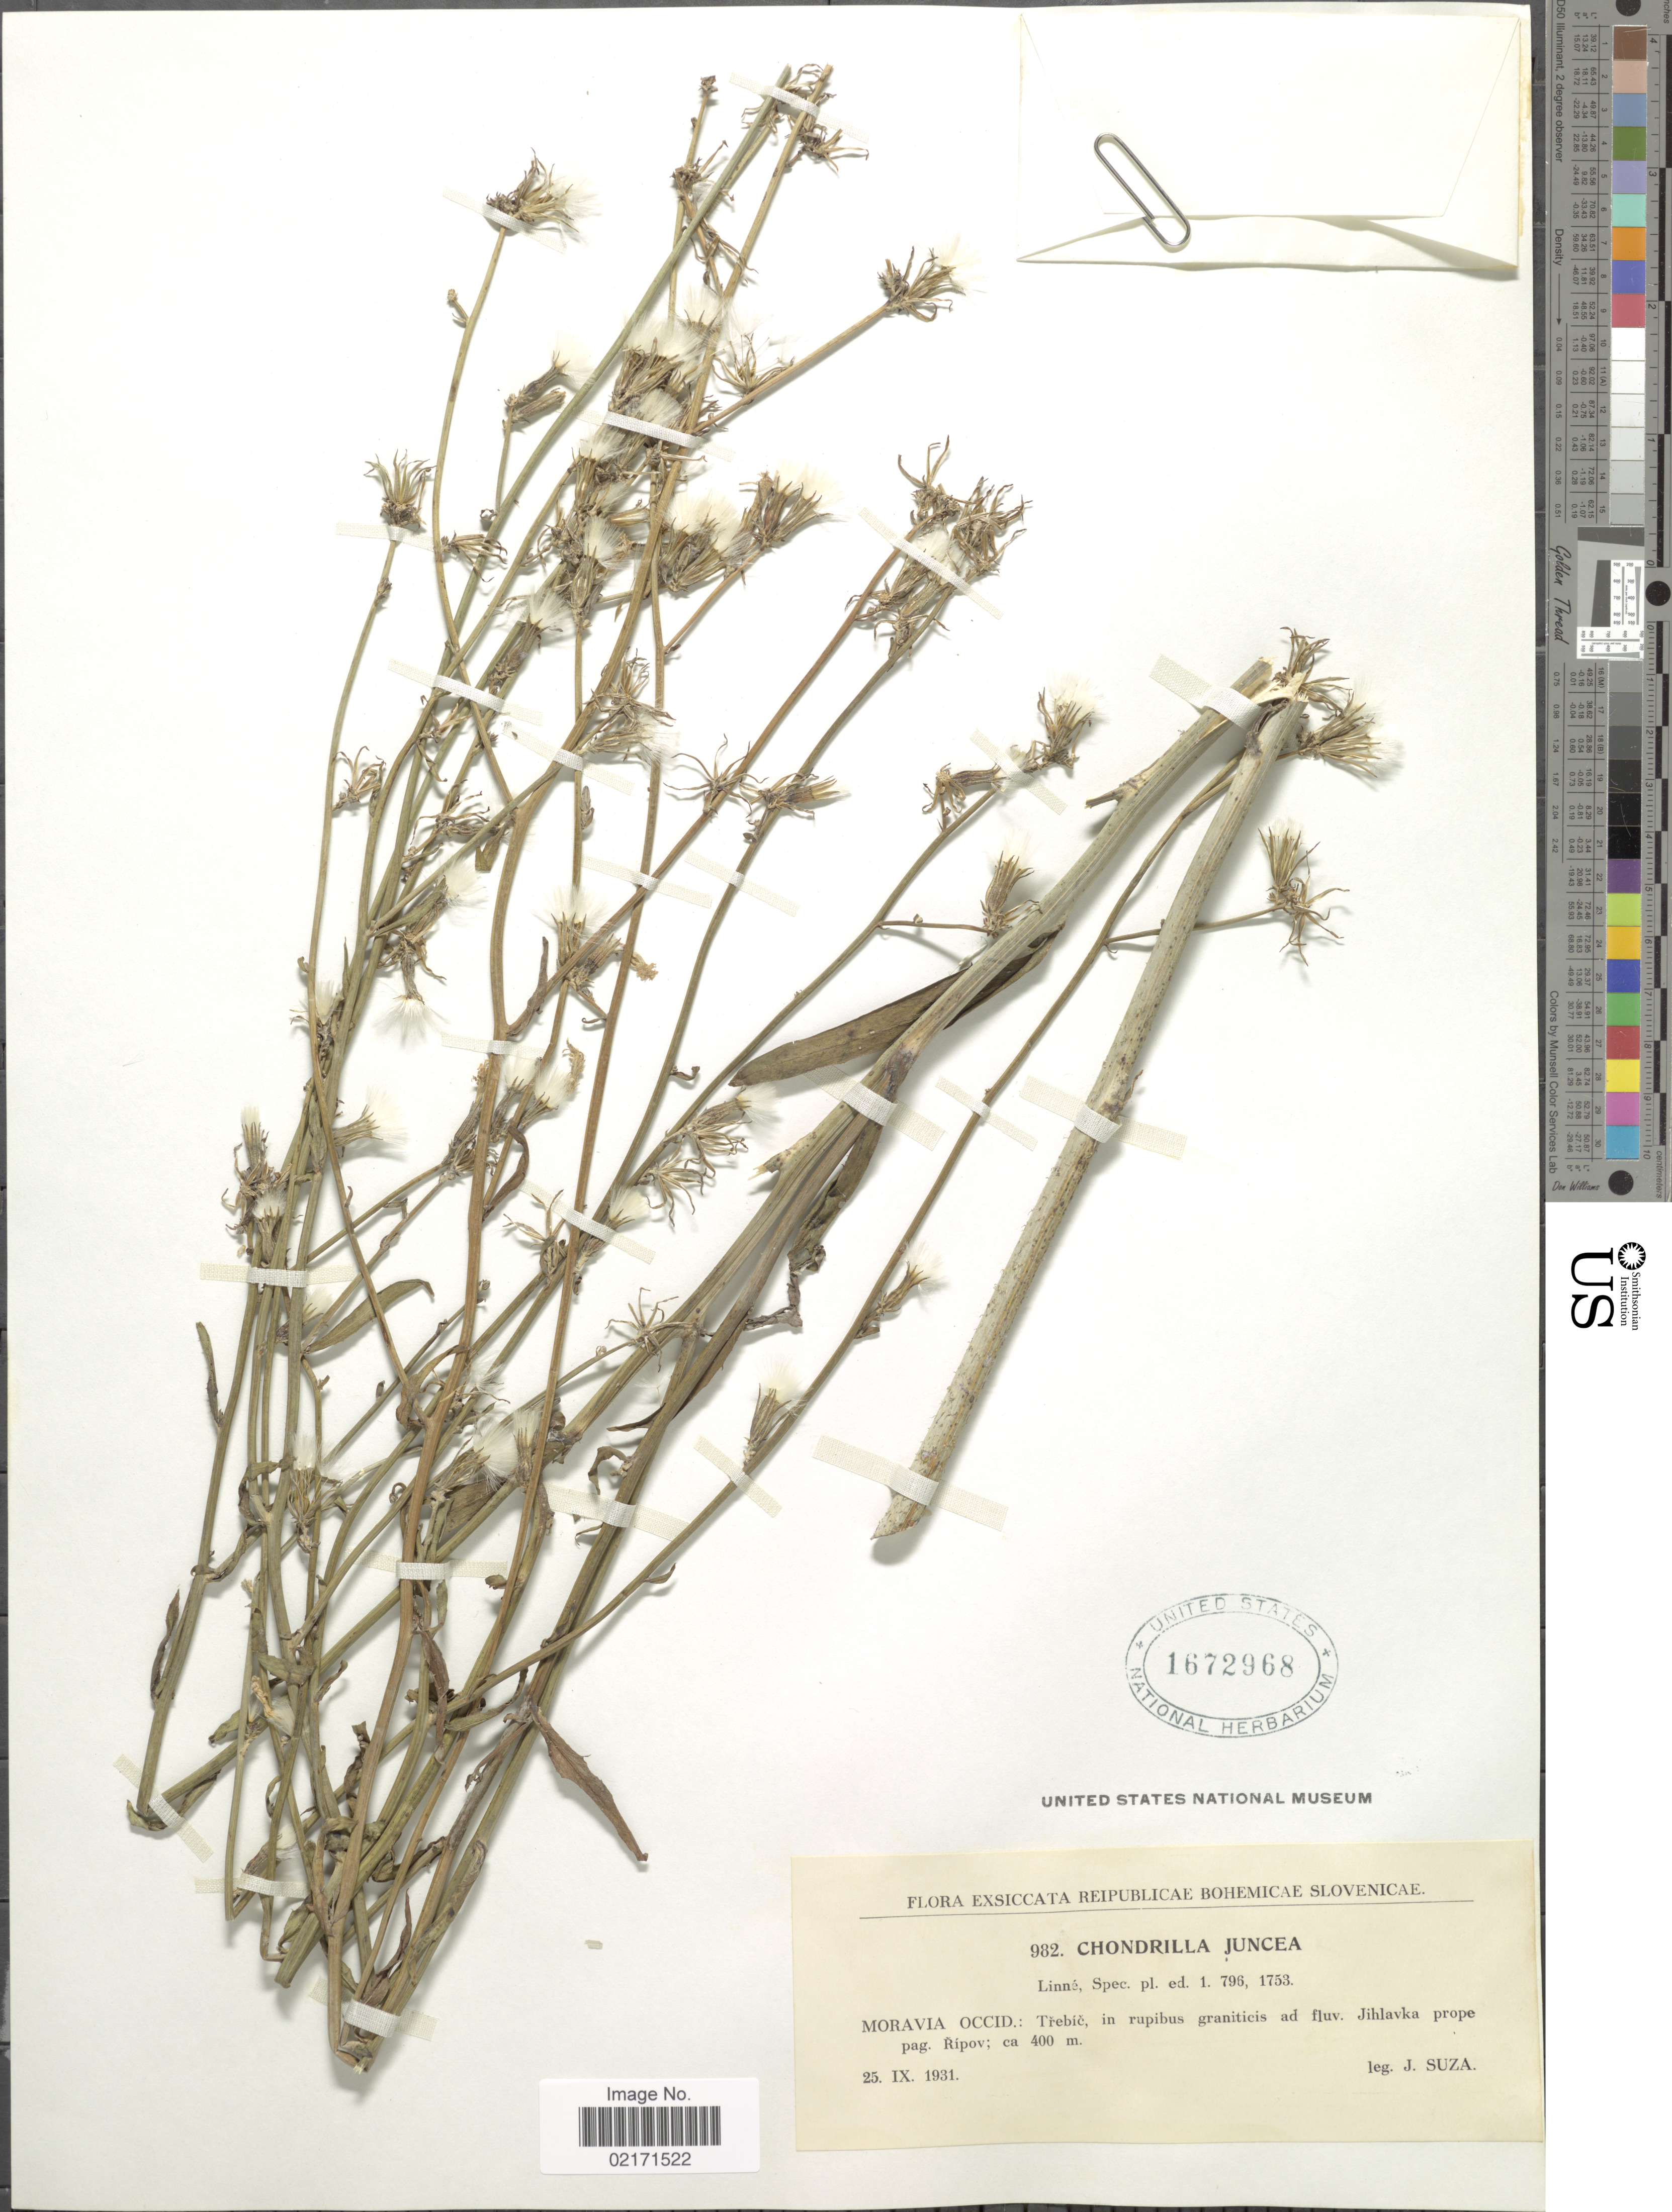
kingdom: Plantae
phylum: Tracheophyta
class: Magnoliopsida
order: Asterales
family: Asteraceae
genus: Chondrilla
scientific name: Chondrilla juncea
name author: L.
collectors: J. Suza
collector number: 982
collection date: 1931-09-25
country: Slovenia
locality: Trebic, in rupibus graniticis ad fluv. Jihlavka prope pag. Ripov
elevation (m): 400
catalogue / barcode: US 1672968